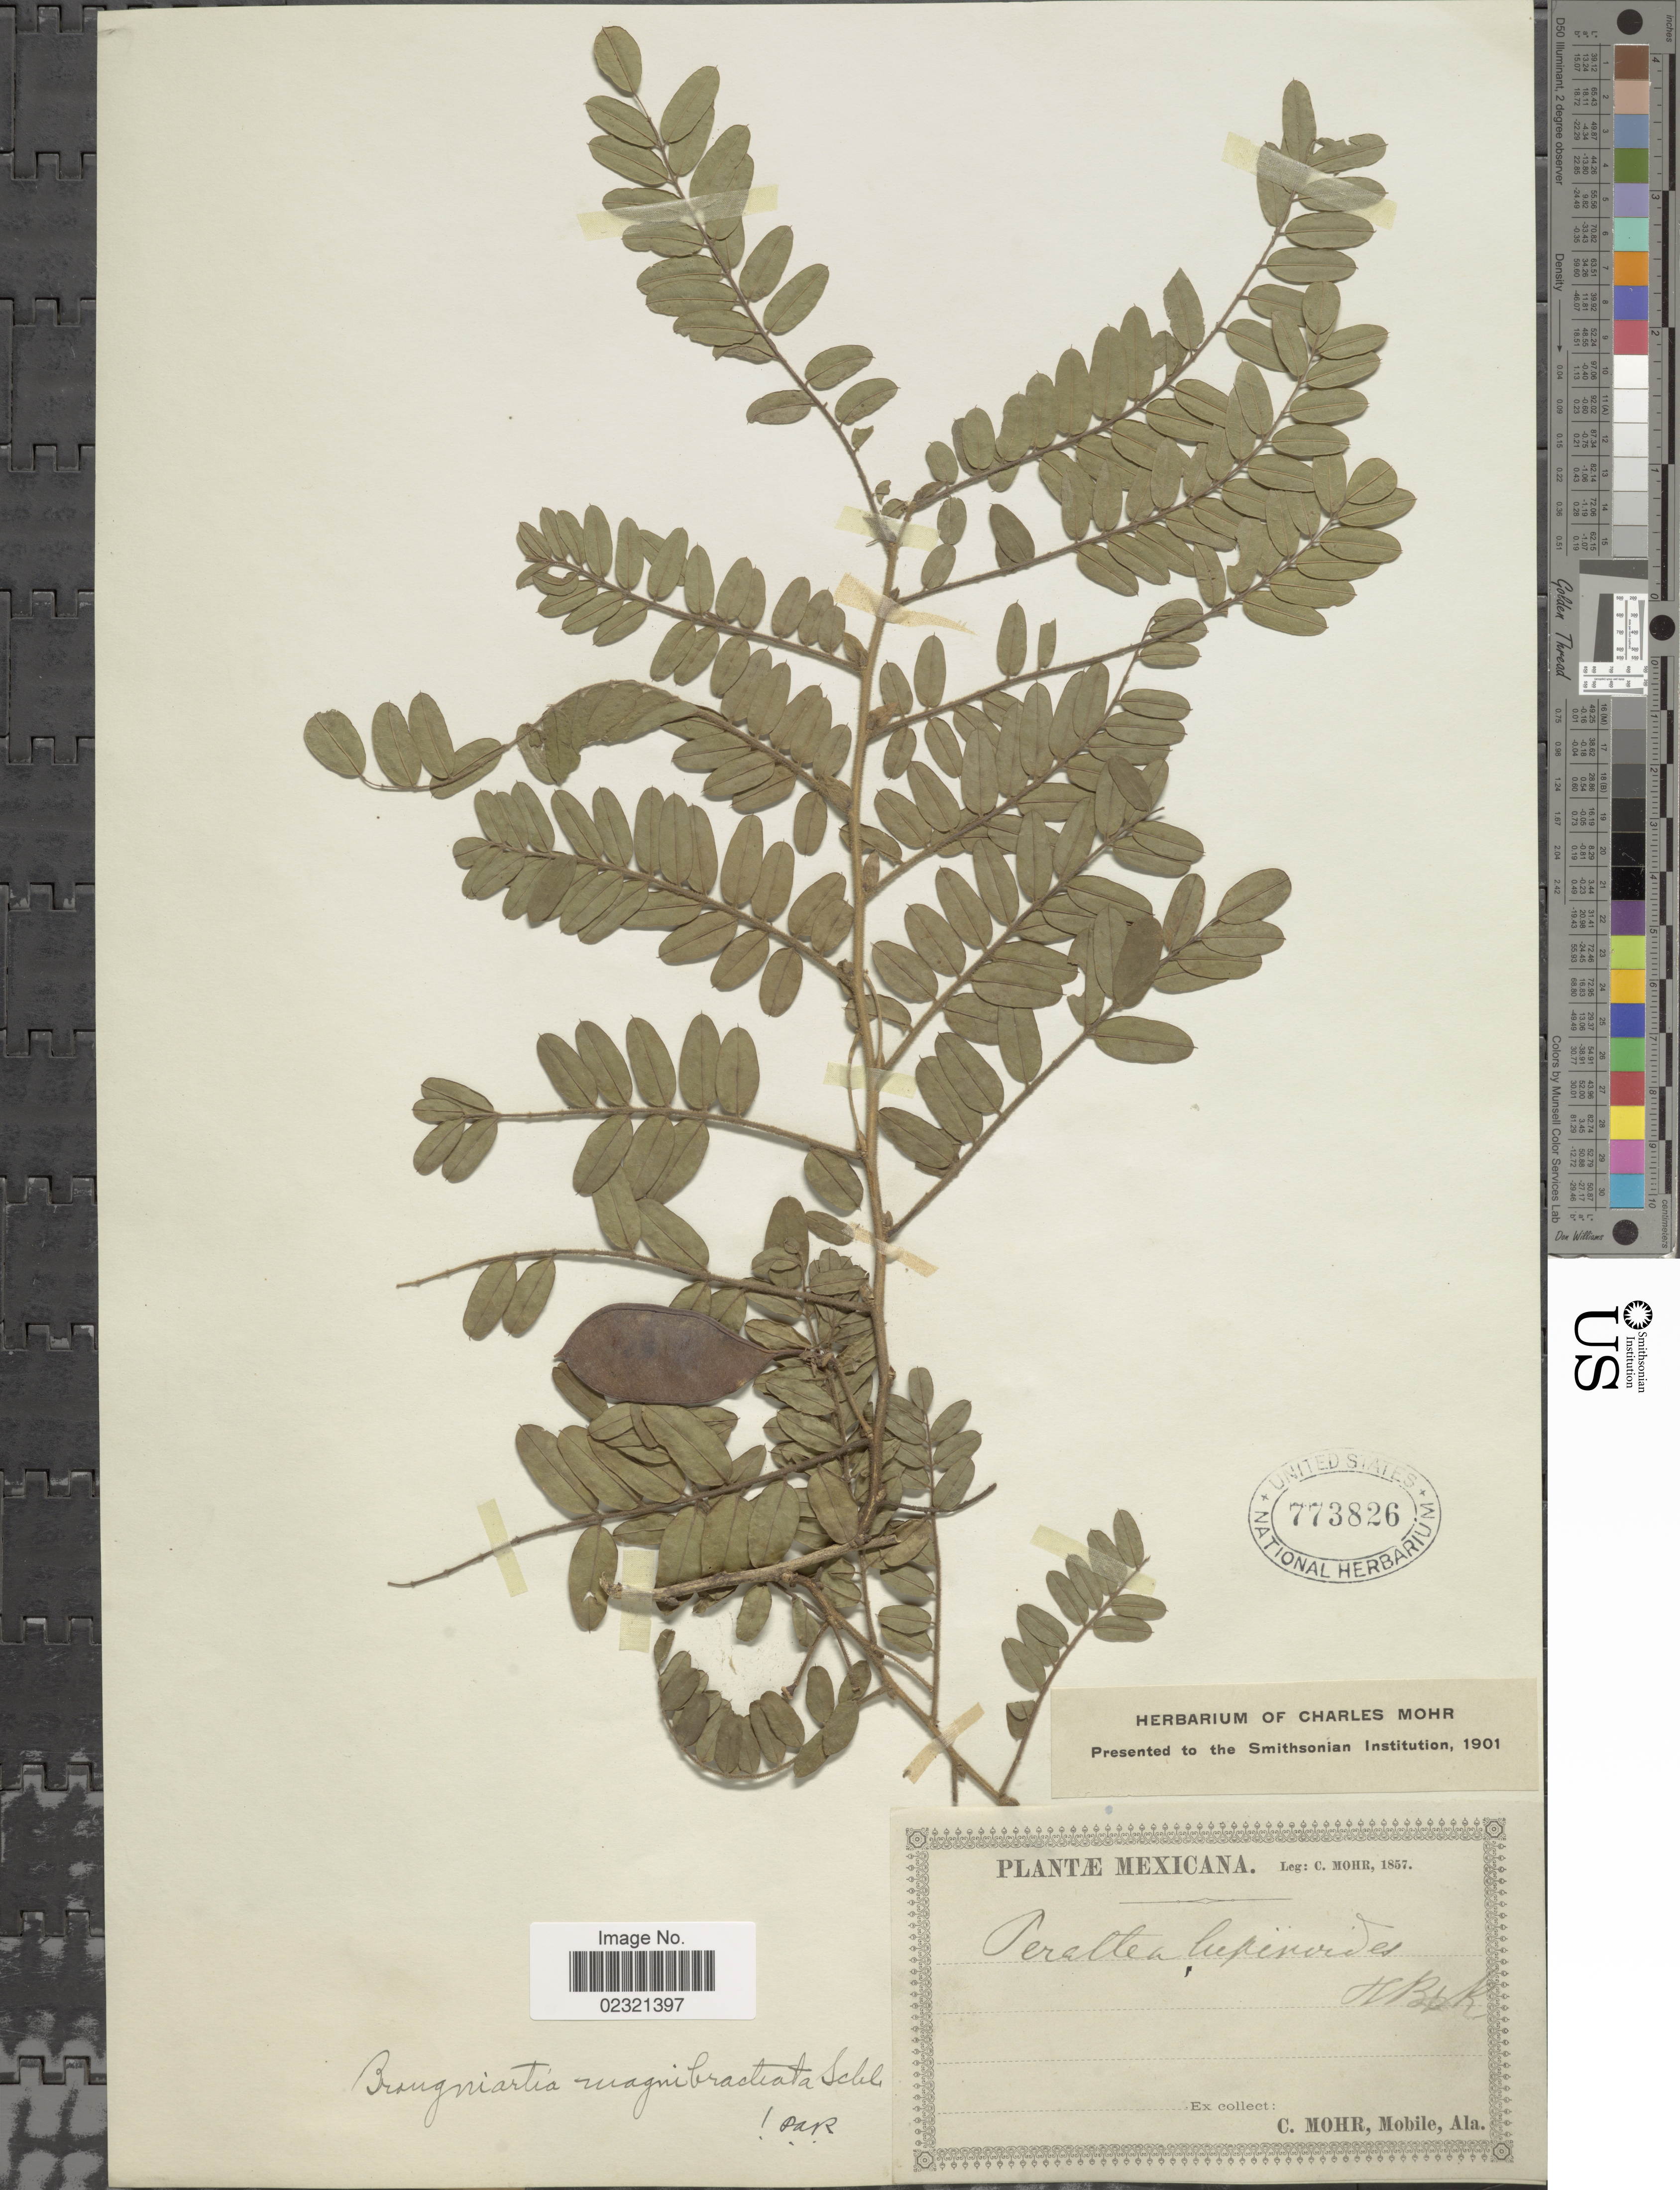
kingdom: Plantae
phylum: Tracheophyta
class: Magnoliopsida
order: Fabales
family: Fabaceae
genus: Brongniartia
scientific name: Brongniartia magnibracteata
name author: Schltdl.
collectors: C. T. Mohr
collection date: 1857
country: Mexico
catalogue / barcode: US 773826